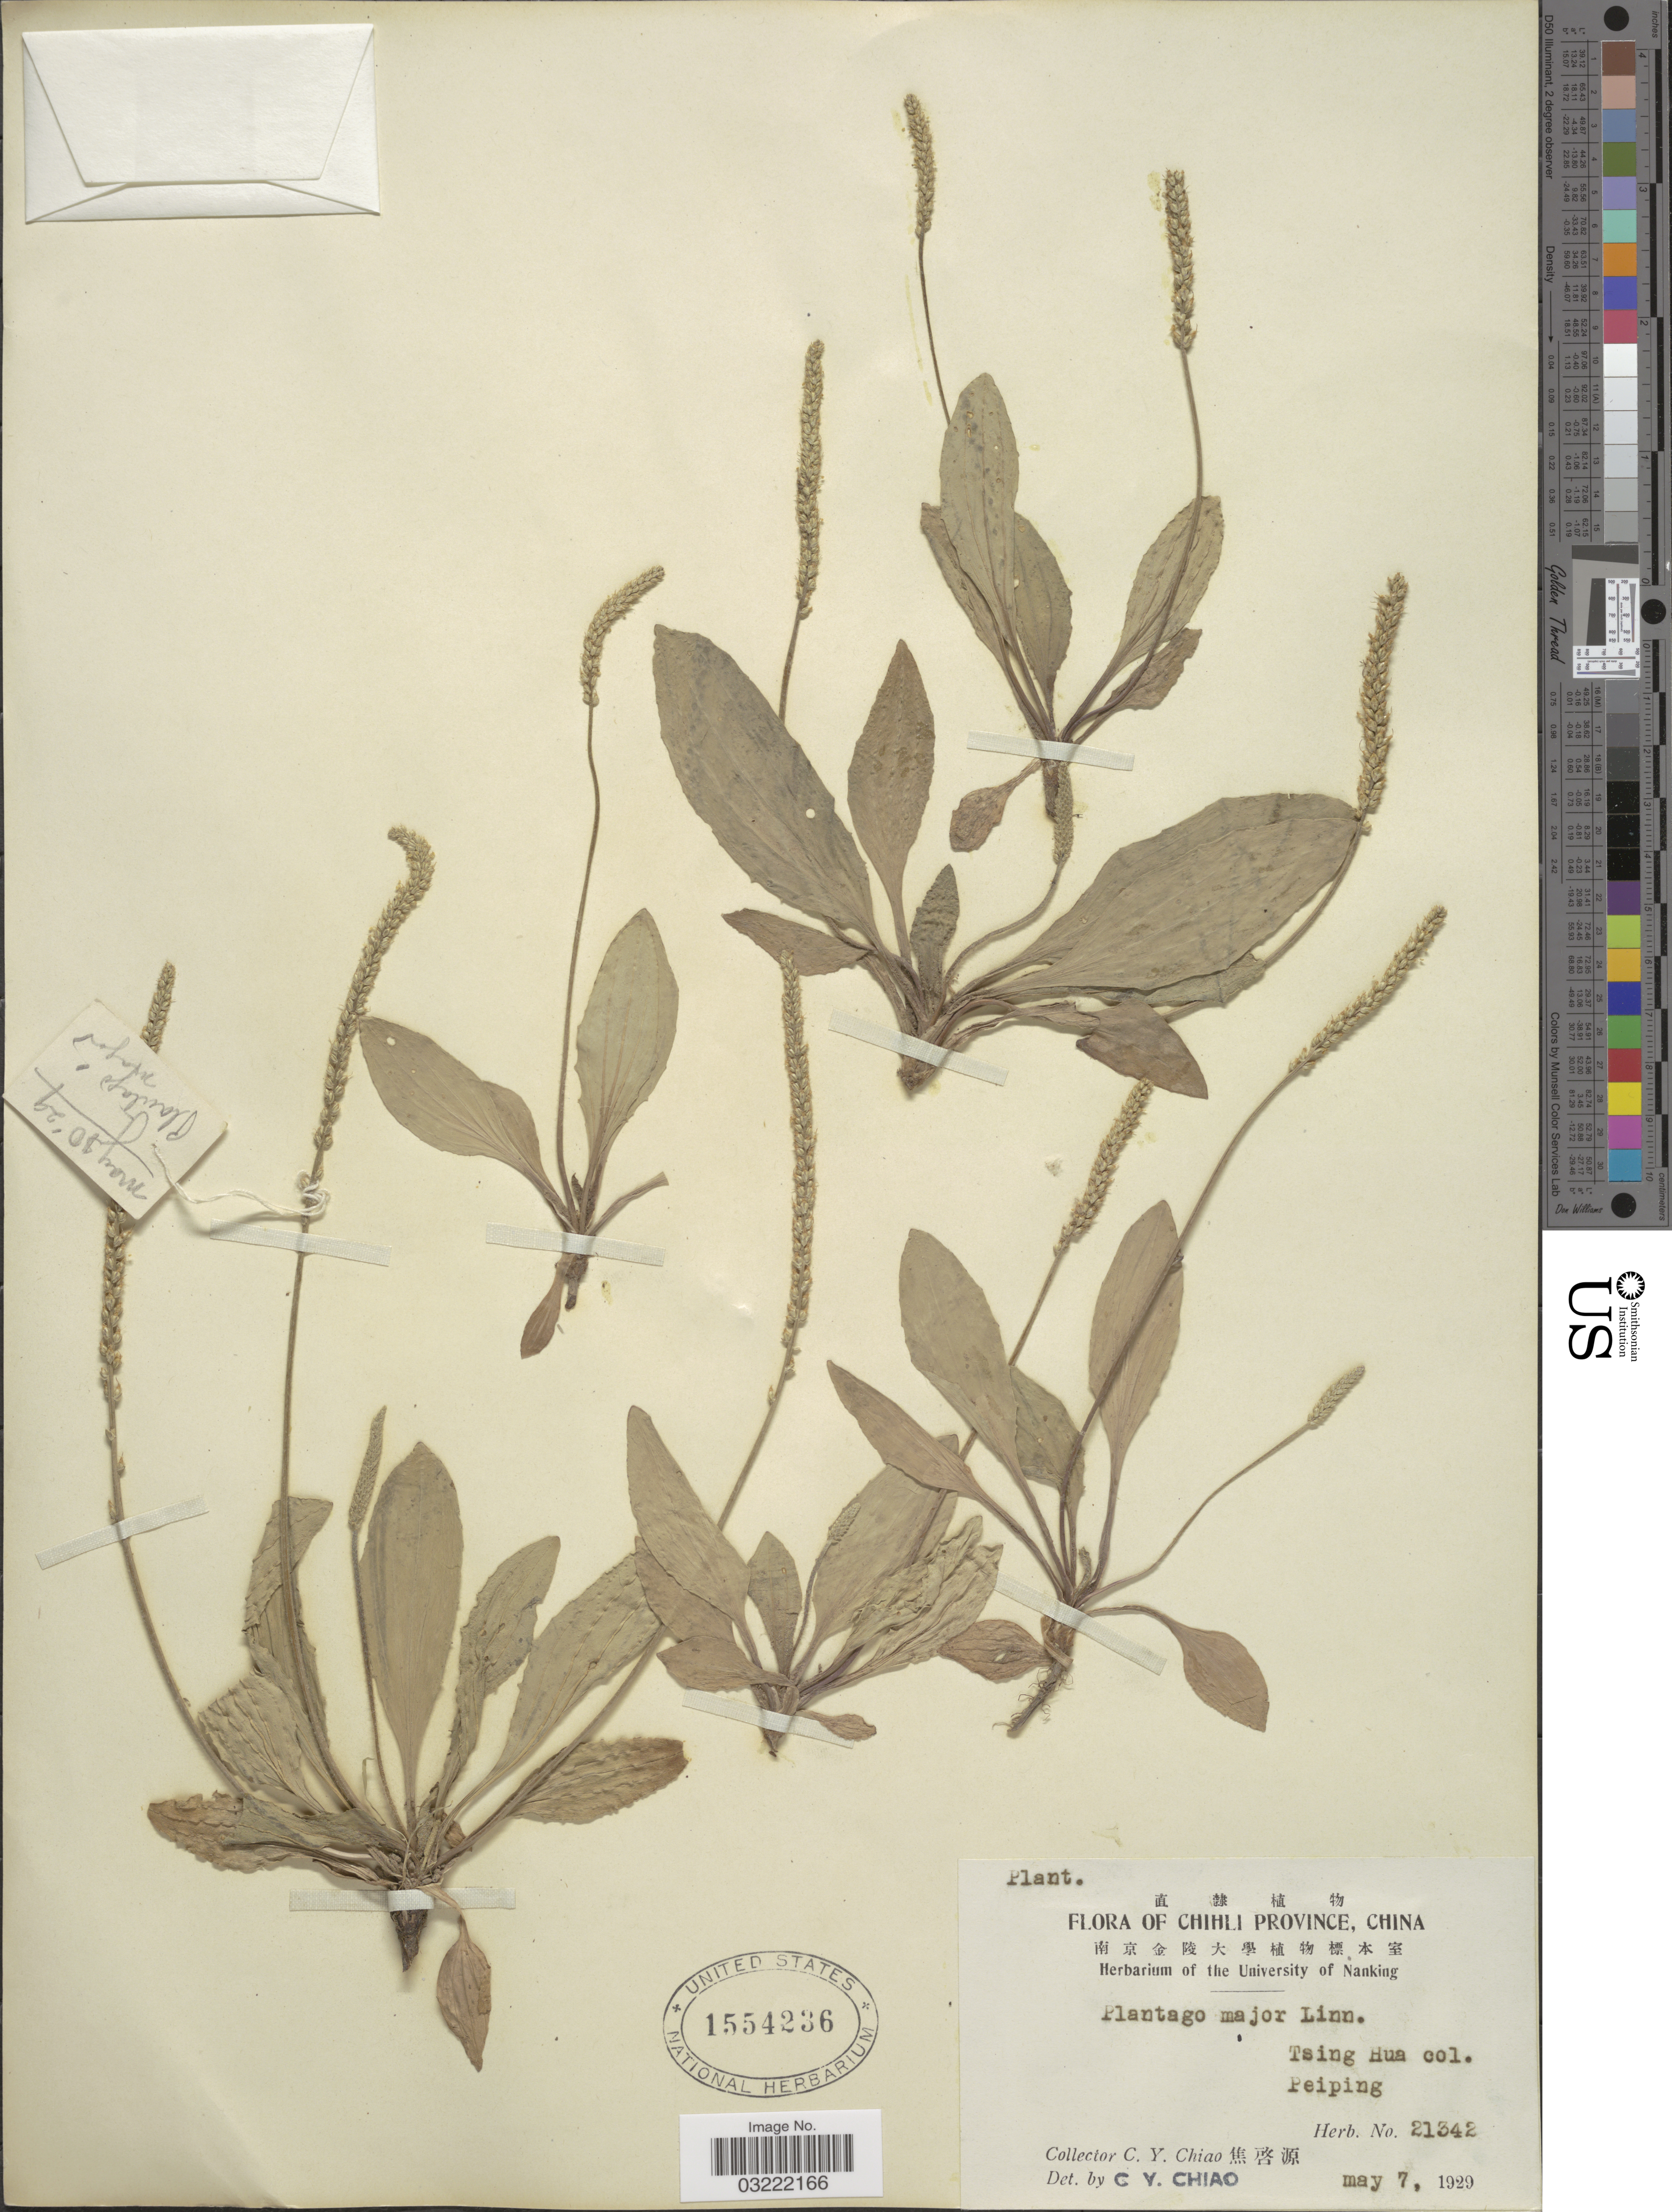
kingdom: Plantae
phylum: Tracheophyta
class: Magnoliopsida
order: Lamiales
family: Plantaginaceae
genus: Plantago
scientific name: Plantago major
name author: L.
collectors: C. Y. Chiao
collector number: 21342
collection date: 1929-05-07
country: China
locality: Chihli Province. Tsing Hua col. Peiping.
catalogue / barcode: US 1554236